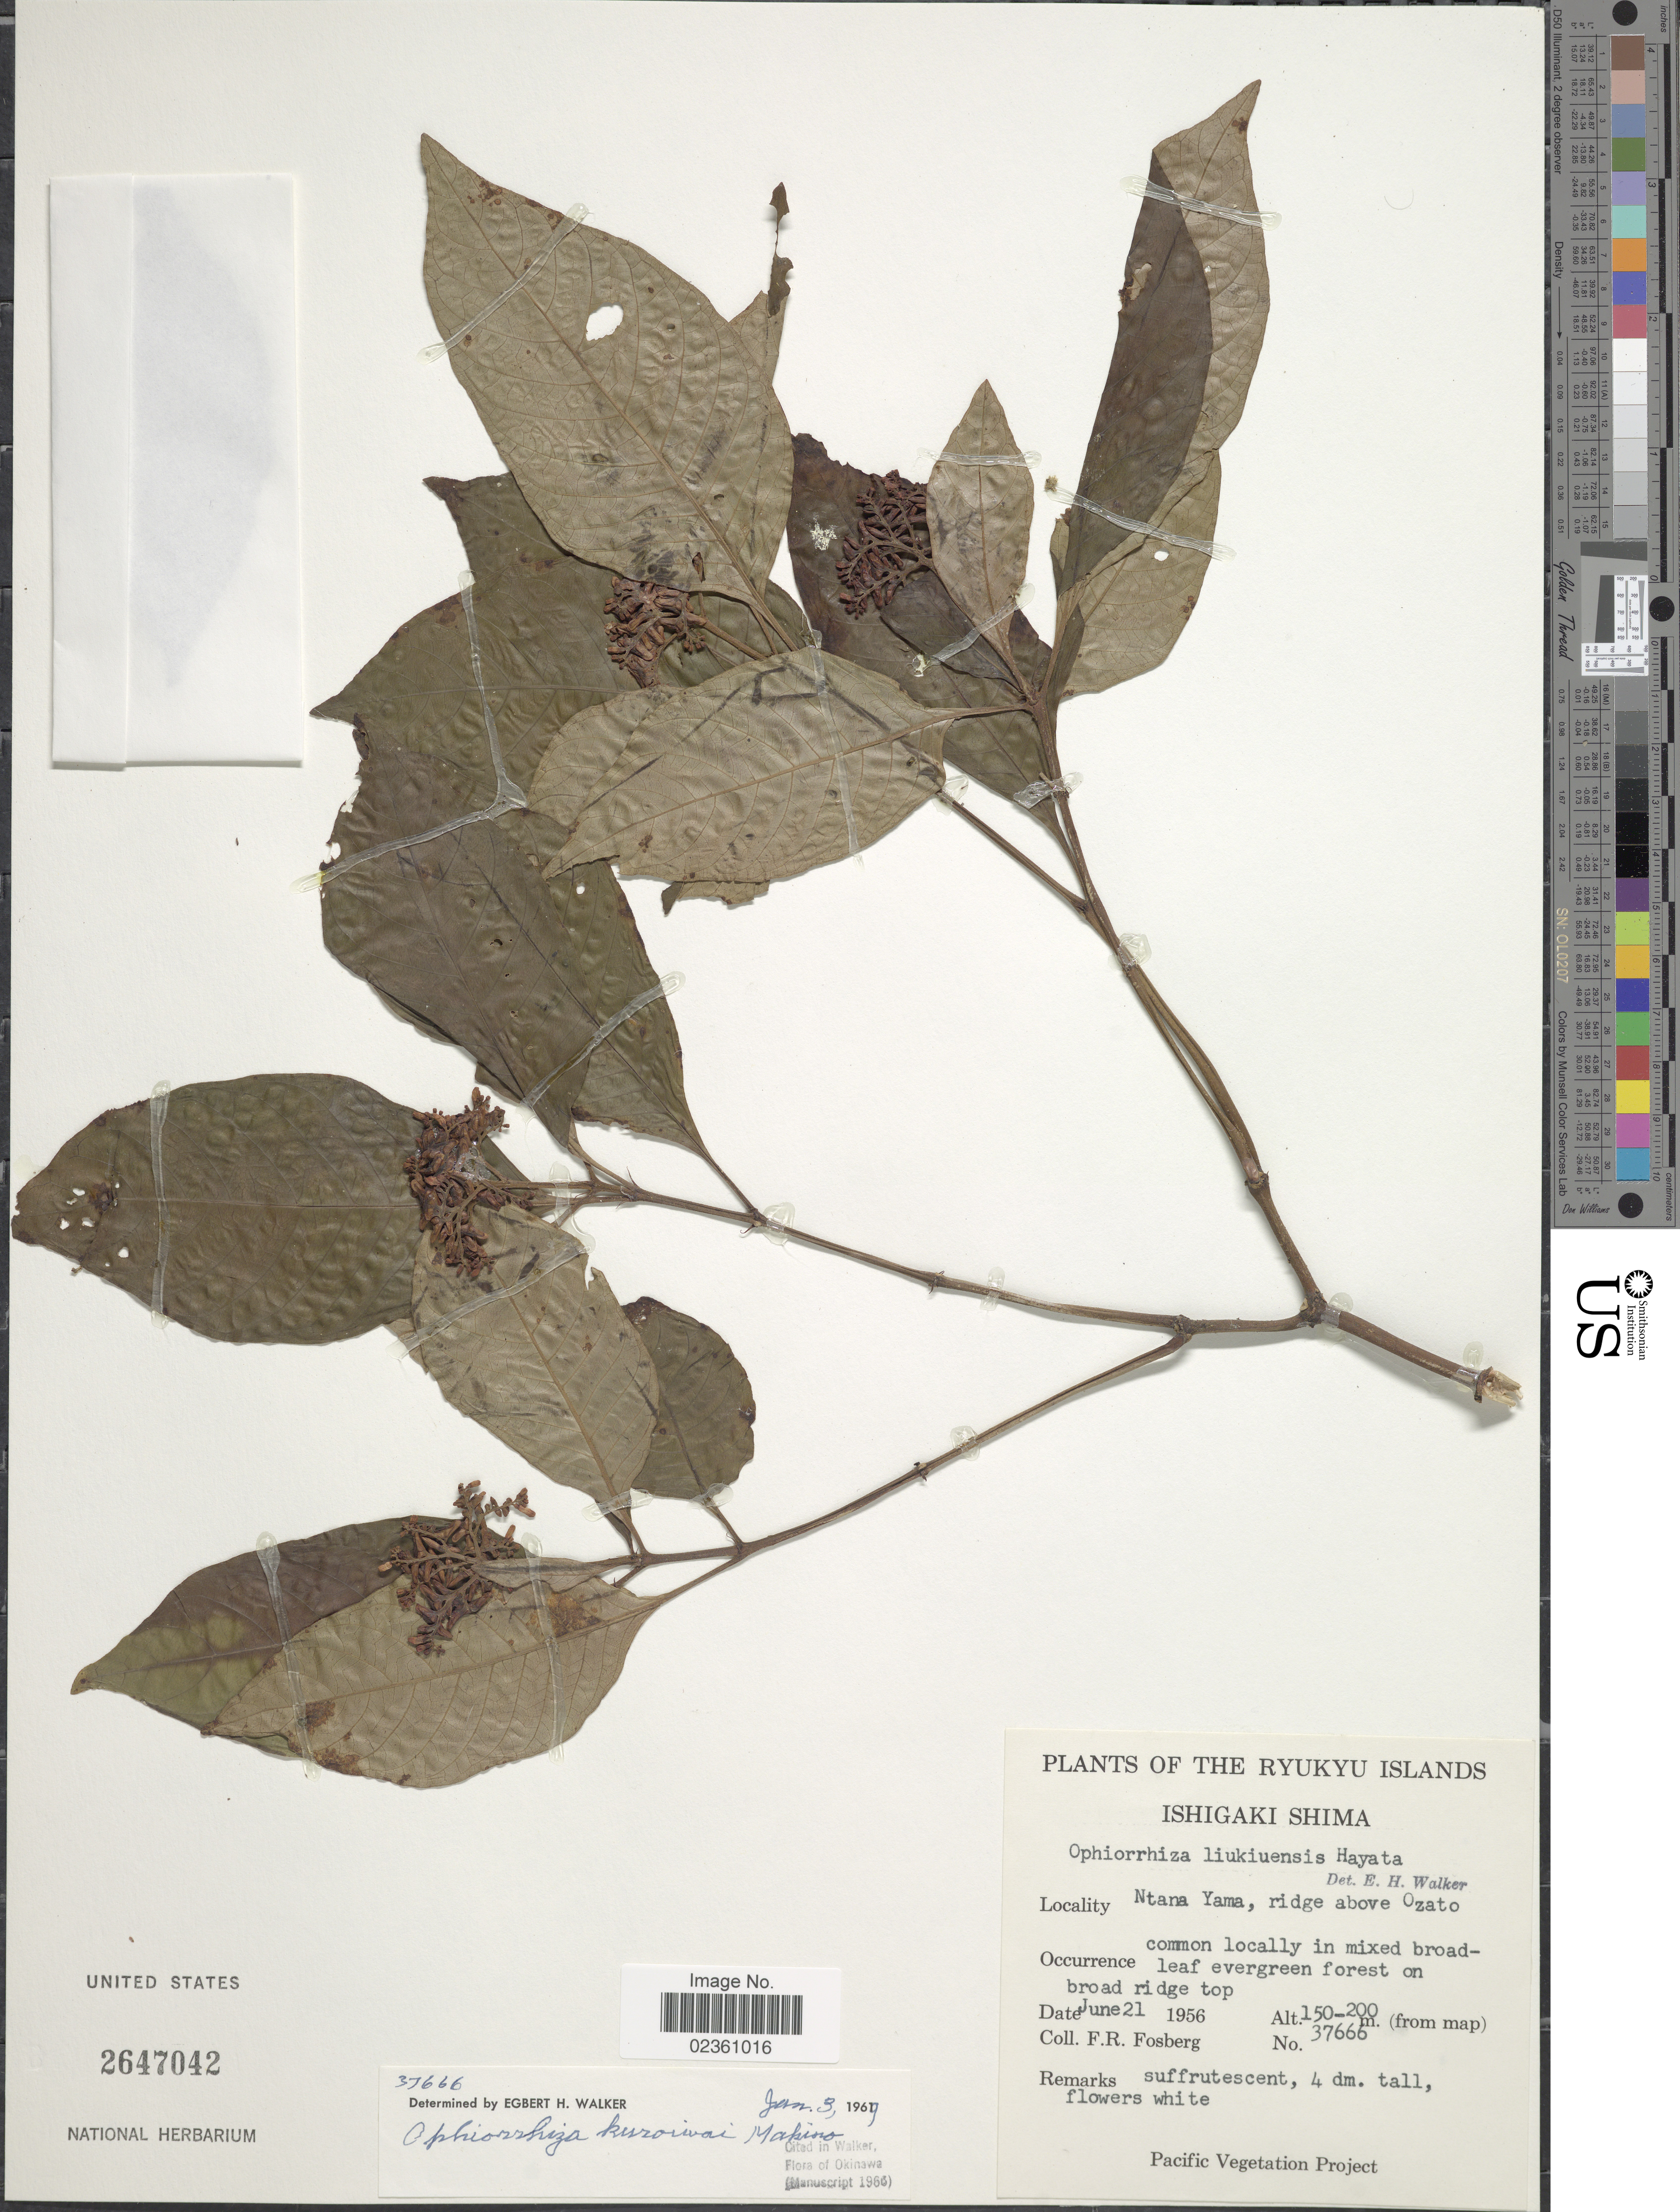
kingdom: Plantae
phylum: Tracheophyta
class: Magnoliopsida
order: Gentianales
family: Rubiaceae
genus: Ophiorrhiza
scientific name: Ophiorrhiza kuroiwai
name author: Makino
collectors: F. R. Fosberg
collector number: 37666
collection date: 1956-06-21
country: Japan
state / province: Okinawa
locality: The Ryukyu Islands, Ishigaki Shima, Ntana Yama, ridge above Ozato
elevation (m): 150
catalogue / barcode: US 2647042